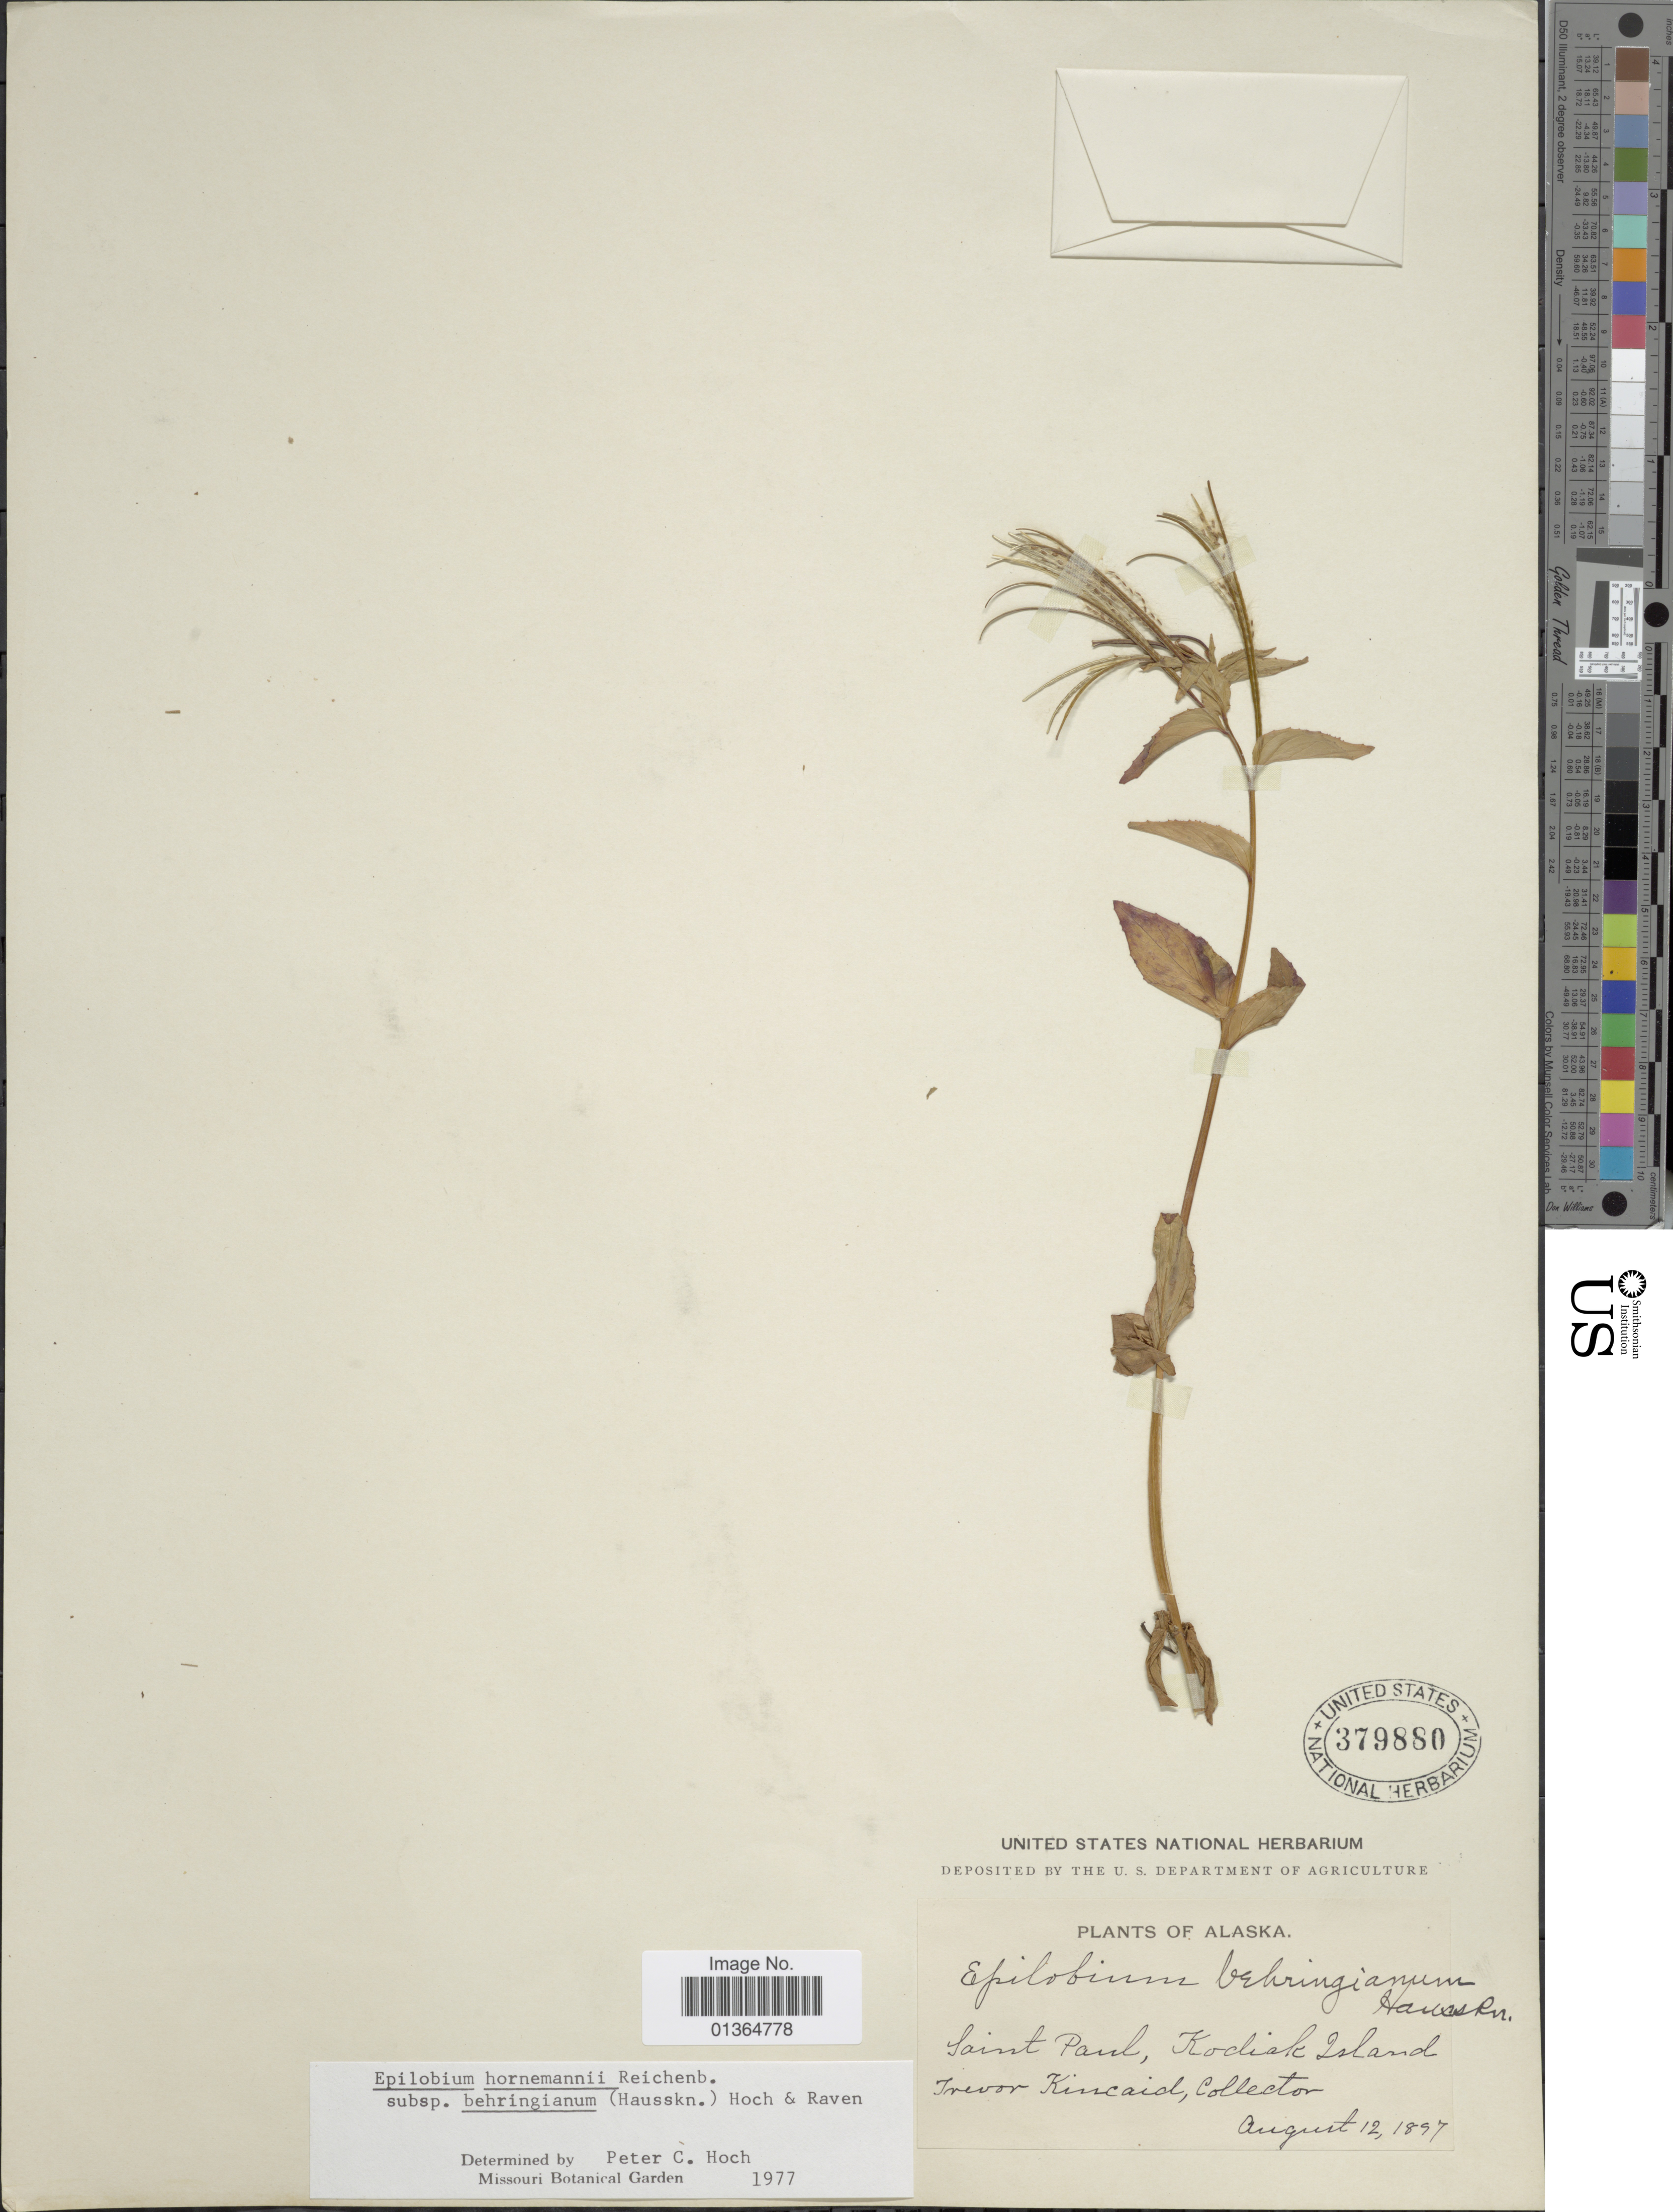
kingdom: Plantae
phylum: Tracheophyta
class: Magnoliopsida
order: Myrtales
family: Onagraceae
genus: Epilobium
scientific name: Epilobium hornemannii subsp. behringianum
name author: (Hausskn.) Hoch & P.H. Raven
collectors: T. C. Kincaid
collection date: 1897-08-12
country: United States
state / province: Alaska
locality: Saint Paul, Kodiak Island.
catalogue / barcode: US 379880